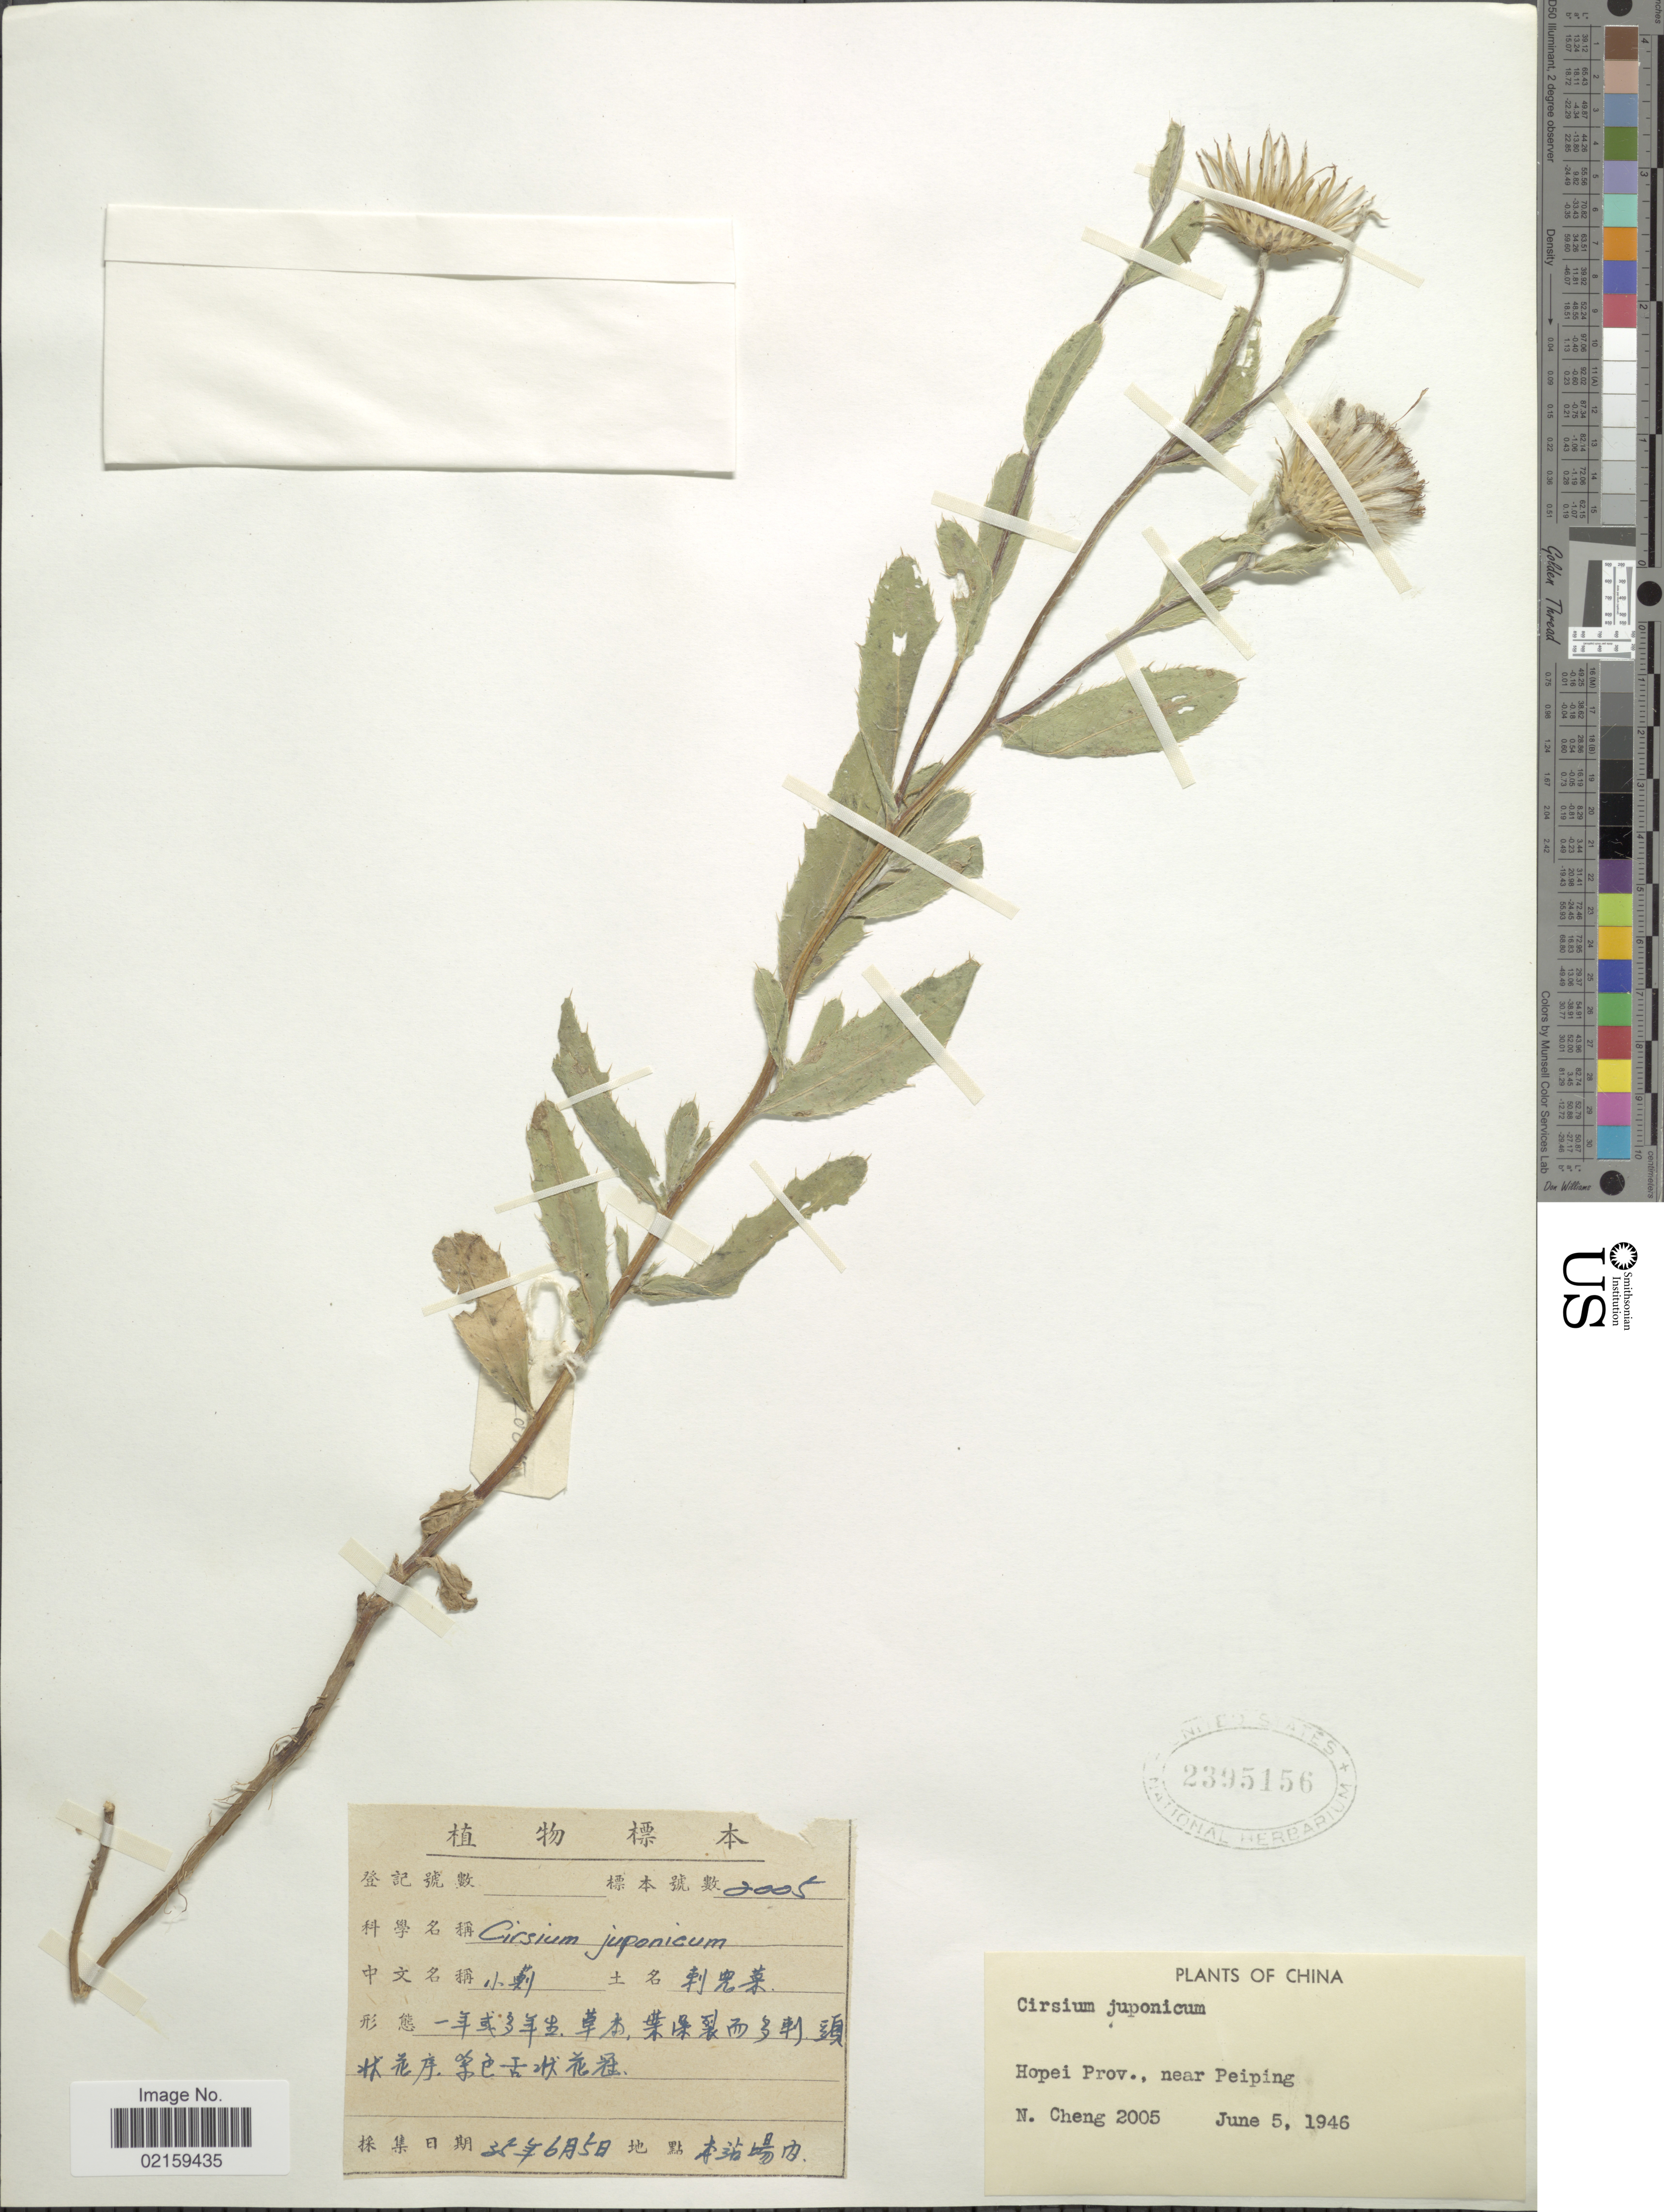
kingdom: Plantae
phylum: Tracheophyta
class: Magnoliopsida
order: Asterales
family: Asteraceae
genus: Cirsium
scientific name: Cirsium japonicum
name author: DC.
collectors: N. Cheng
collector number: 2005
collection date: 1946-06-05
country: China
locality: Hopei Prov., near Peiping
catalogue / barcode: US 2395156